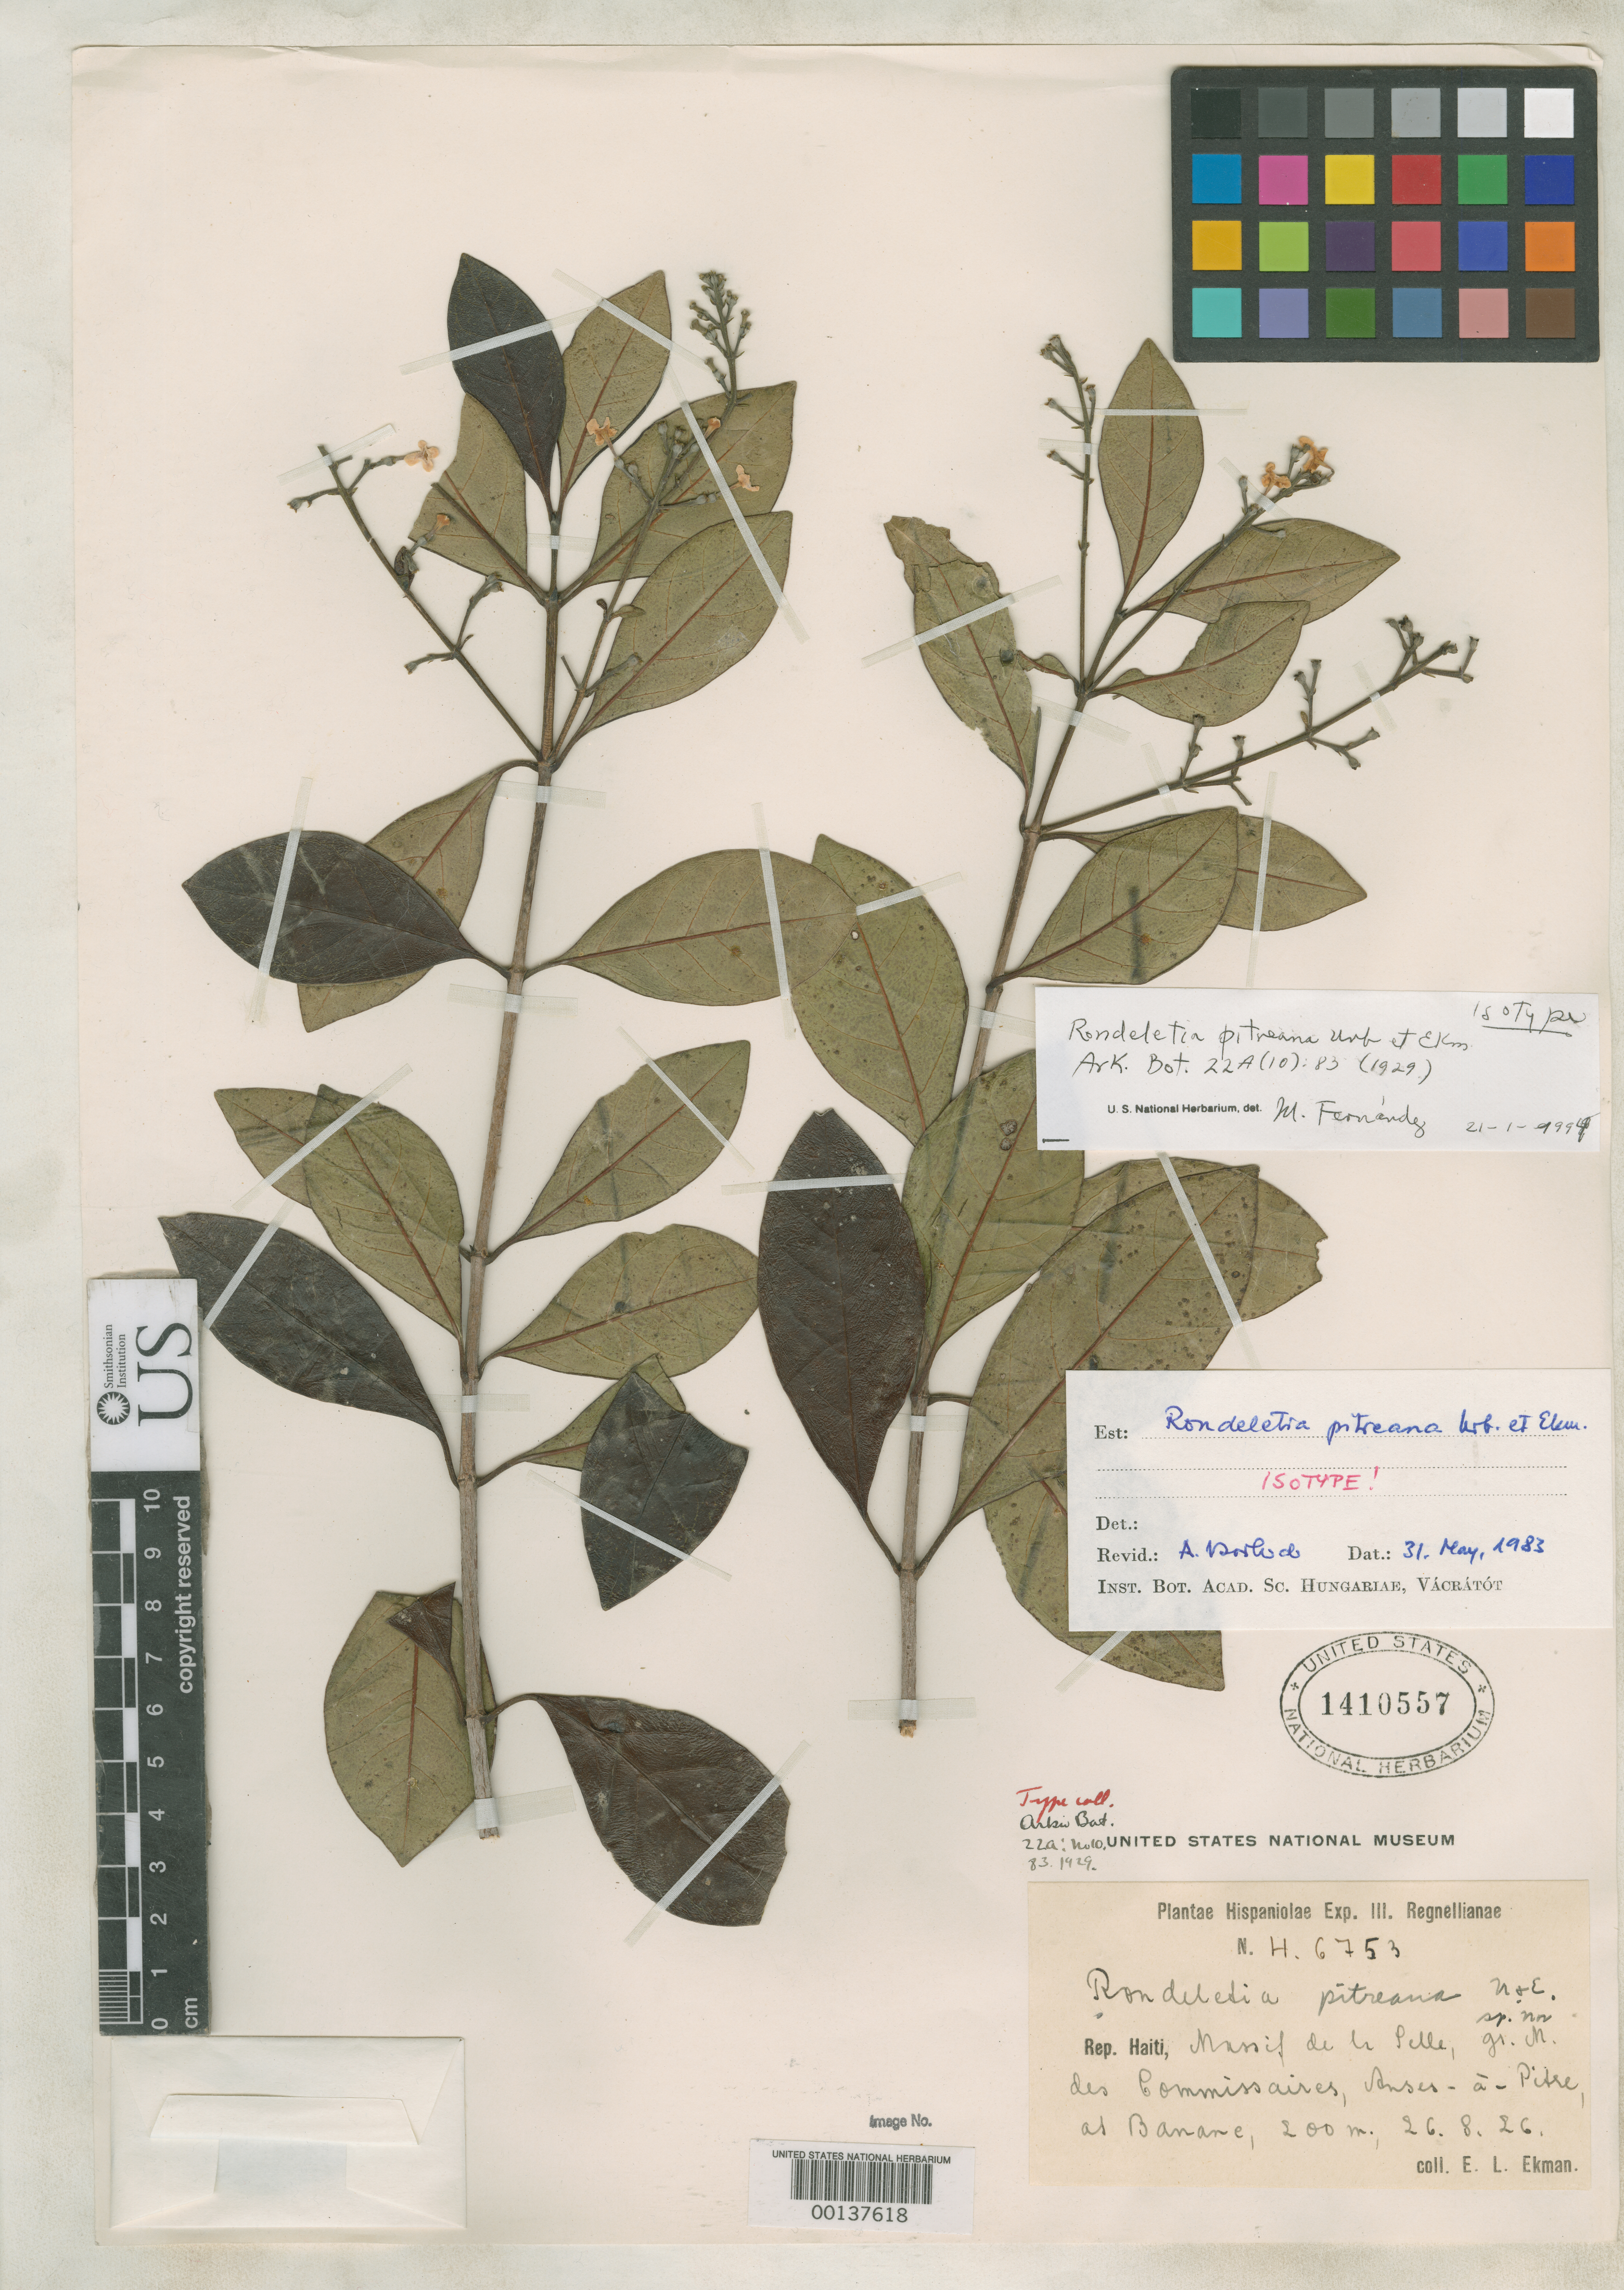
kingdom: Plantae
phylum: Tracheophyta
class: Magnoliopsida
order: Gentianales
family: Rubiaceae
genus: Rondeletia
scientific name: Rondeletia pitreana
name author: Urb. & Ekman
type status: Isotype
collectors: E. L. Ekman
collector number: H 6753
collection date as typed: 26 Aug 1926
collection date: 1926-08-26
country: Haiti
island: Hispaniola Island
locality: Massif de La Selle, M. des Commissaires, Anse-à-Pitre at Bandane.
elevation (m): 200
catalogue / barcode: US 1410557